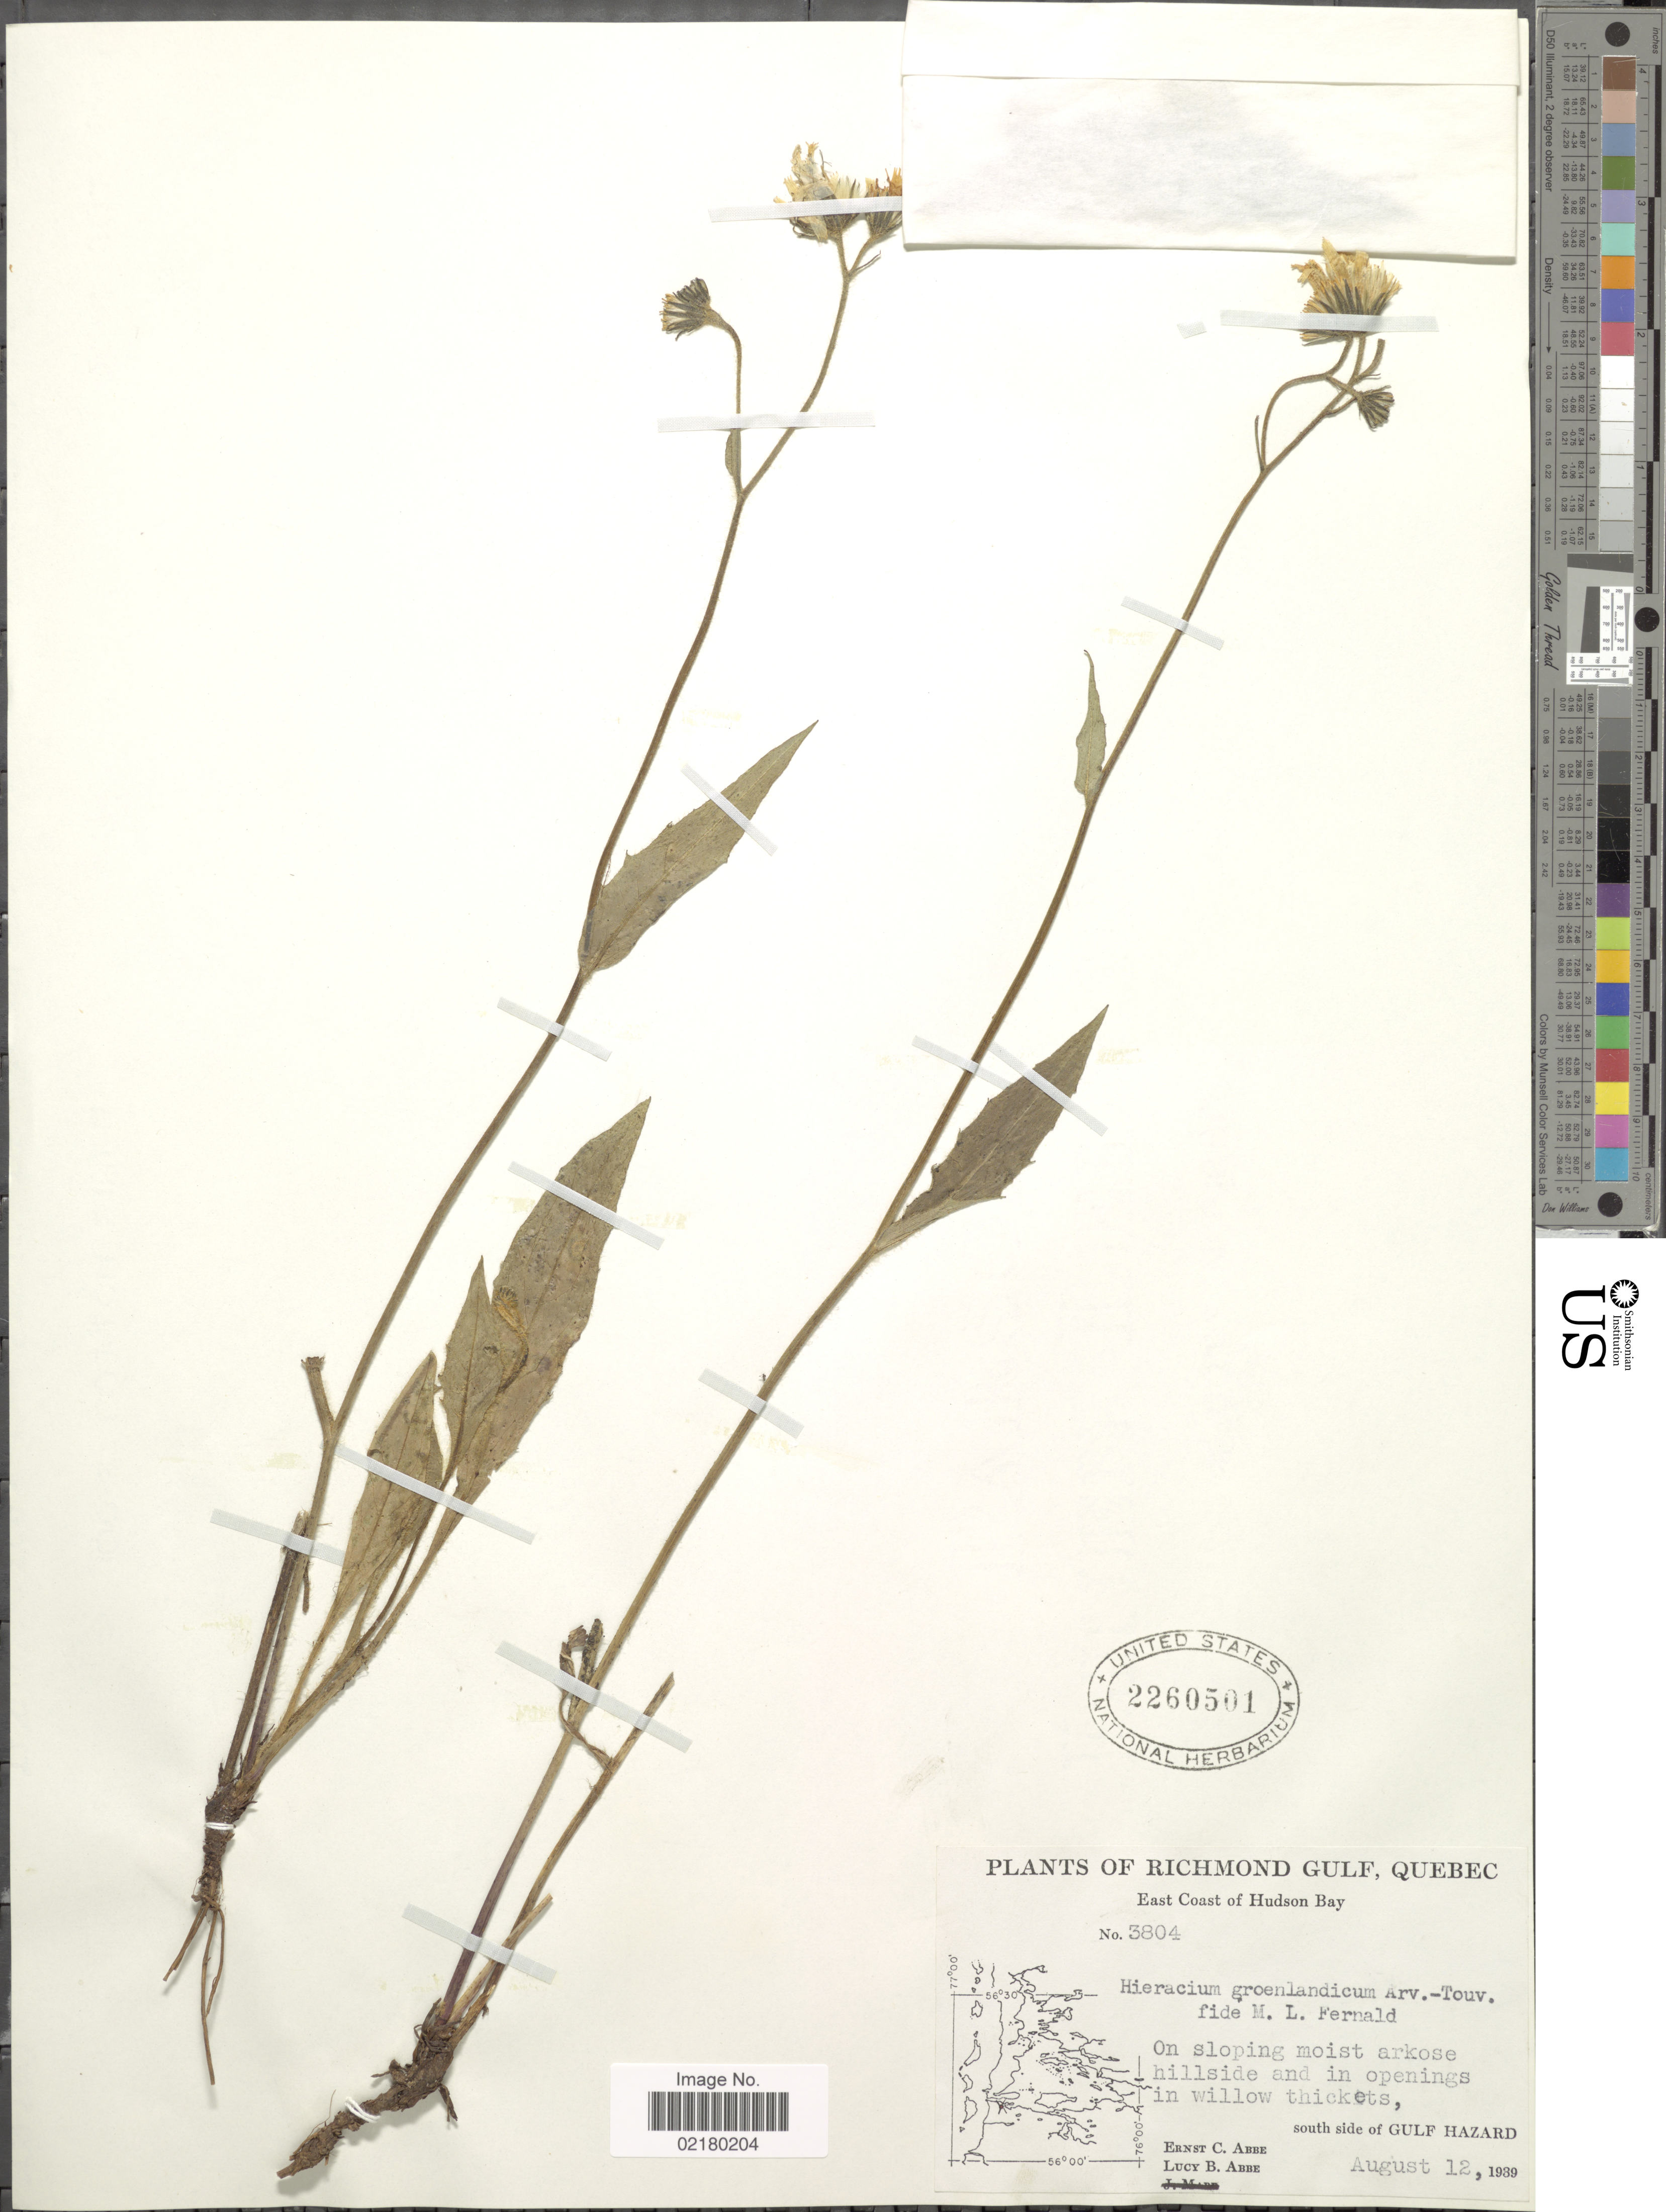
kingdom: Plantae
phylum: Tracheophyta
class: Magnoliopsida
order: Asterales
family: Asteraceae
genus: Hieracium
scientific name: Hieracium lachenalii subsp. cruenifolium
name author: (Dahlst. & Lübeck) Zahn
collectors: E. C. Abbe & L. B. Abbe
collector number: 3804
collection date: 1939-08-12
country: Canada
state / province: Quebec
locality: Richmond Gulf, east Coast of Hudson Bay, On sloping moist arkose hillside and in openings in willow thickets, south side of Gulf Hazard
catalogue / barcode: US 2260501